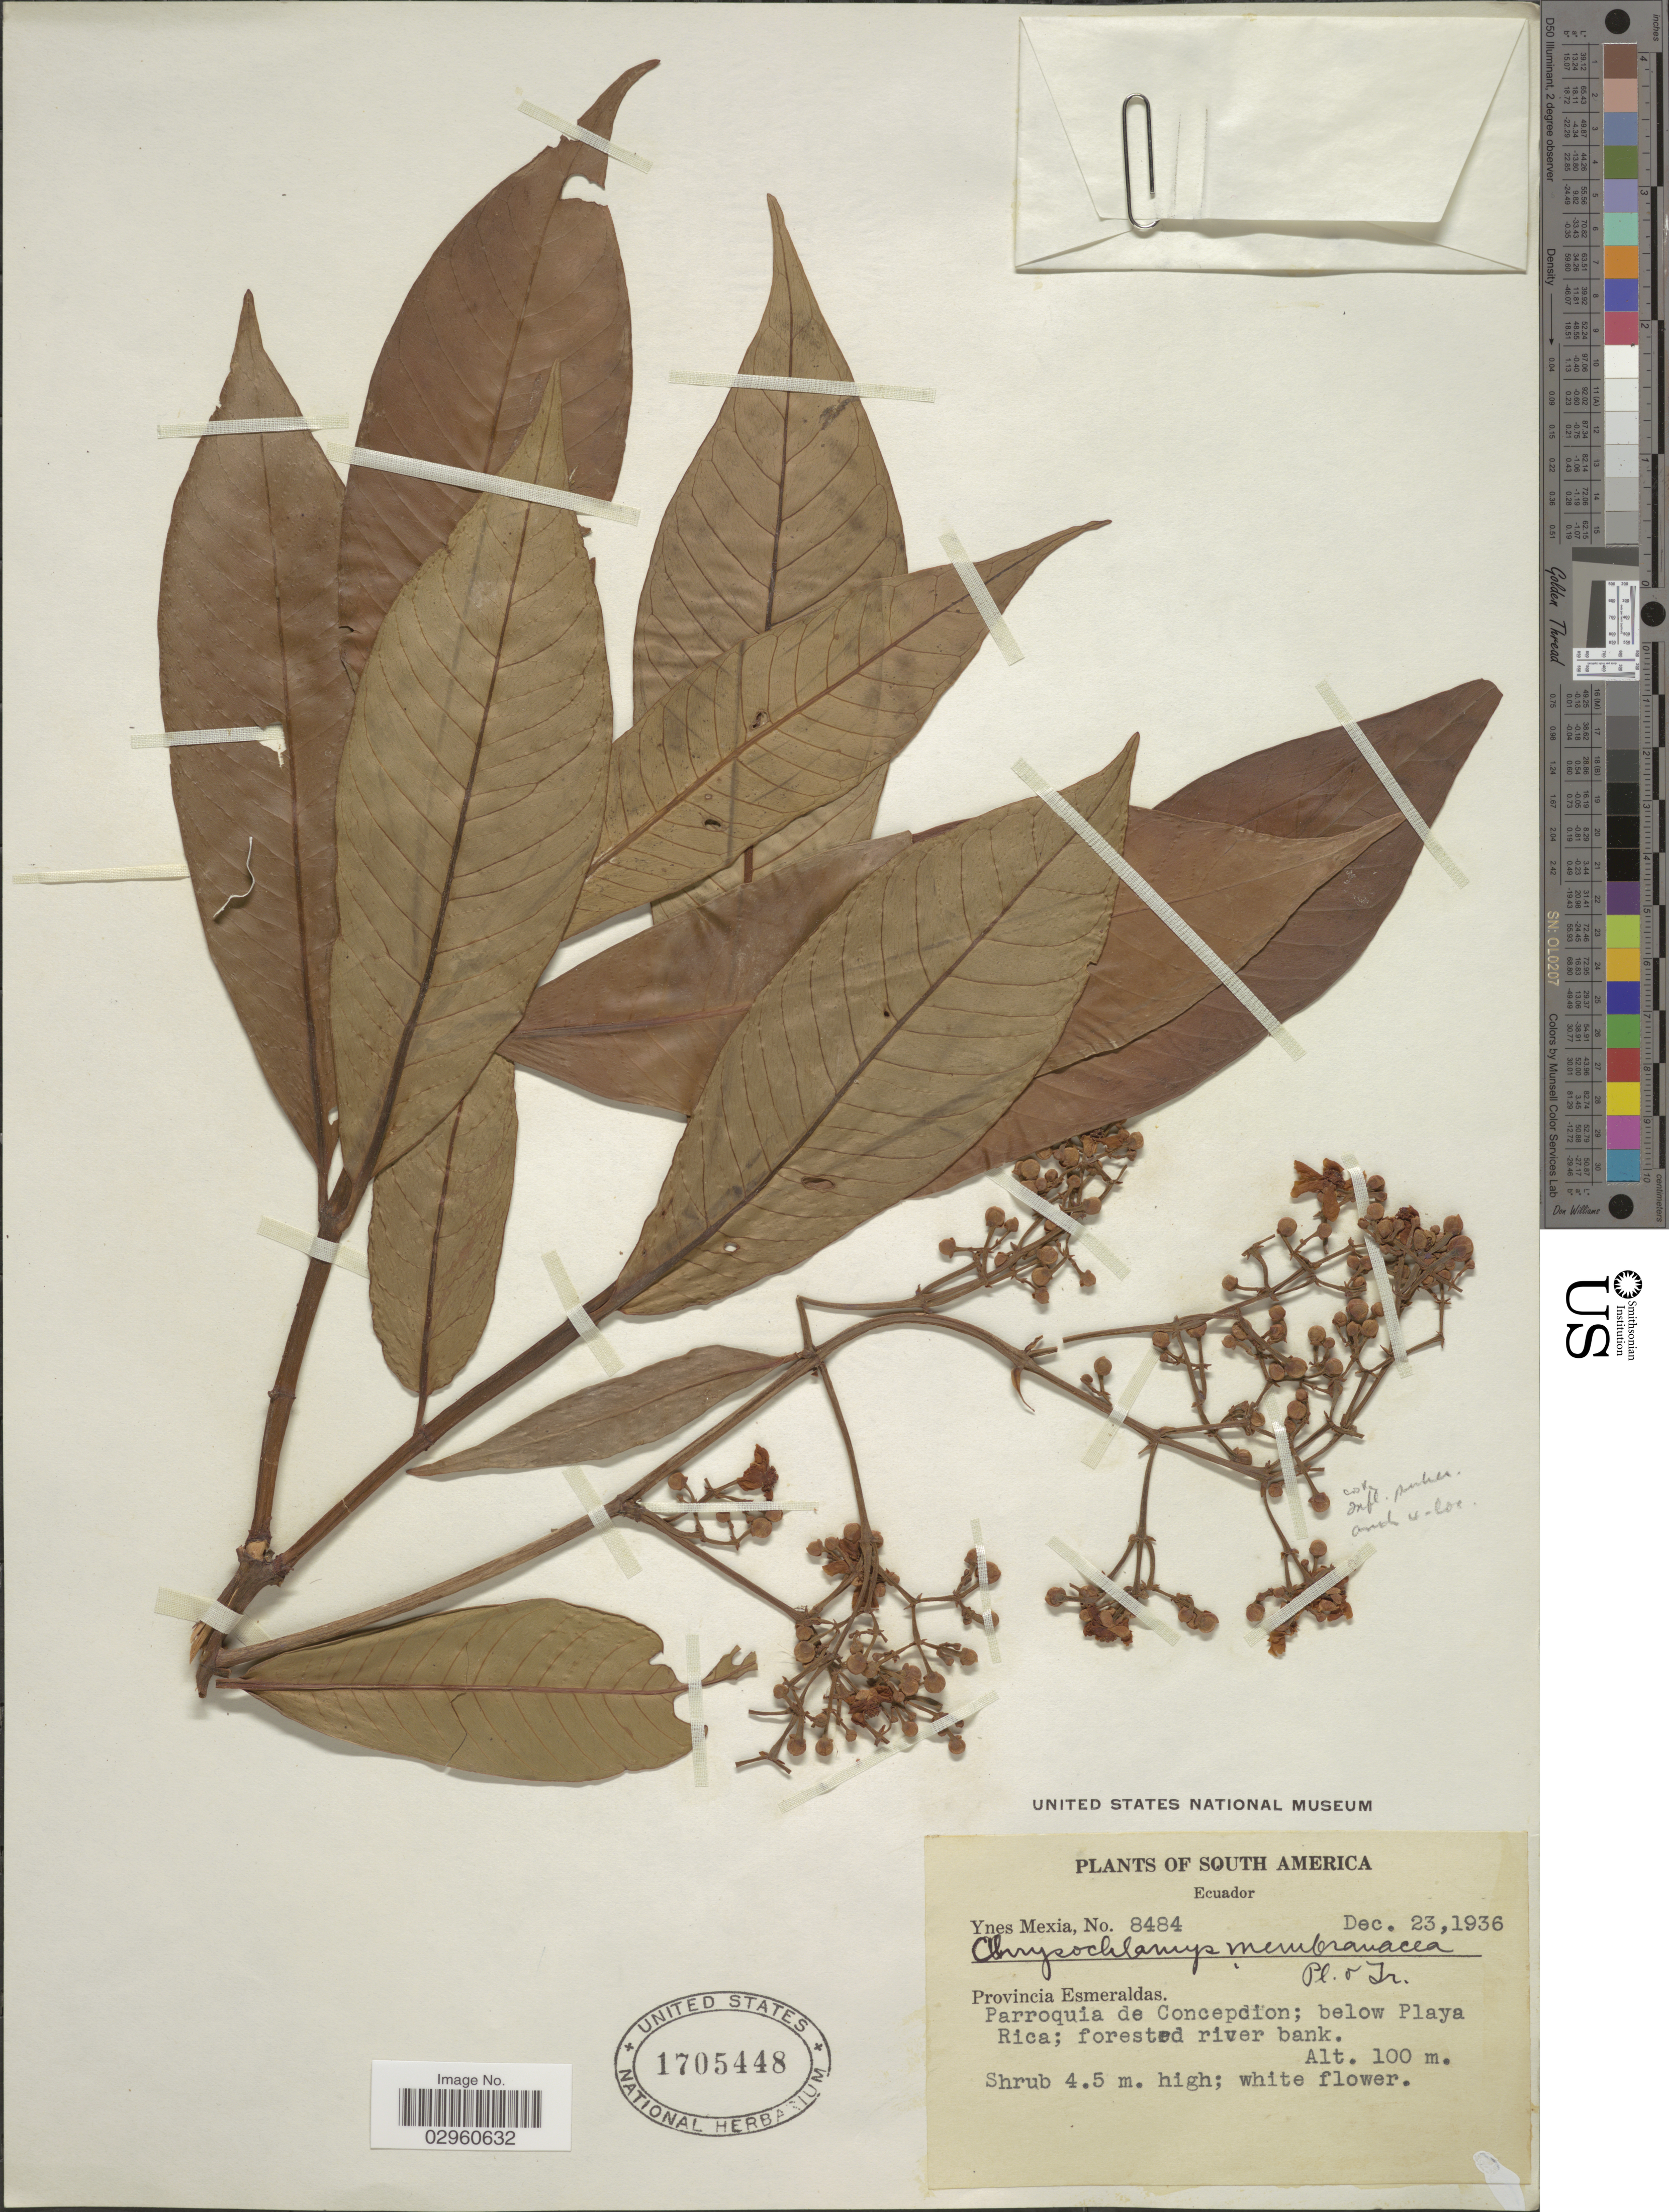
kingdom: Plantae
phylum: Tracheophyta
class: Magnoliopsida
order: Malpighiales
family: Clusiaceae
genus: Chrysochlamys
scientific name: Chrysochlamys membranacea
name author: Planch. & Triana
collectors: Y. Mexia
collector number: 8484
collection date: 1936-12-23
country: Ecuador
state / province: Esmeraldas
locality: Provincia Esmeraldas. Parroquia de Concepcion; below Playa Rica.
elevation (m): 100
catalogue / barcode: US 1705448